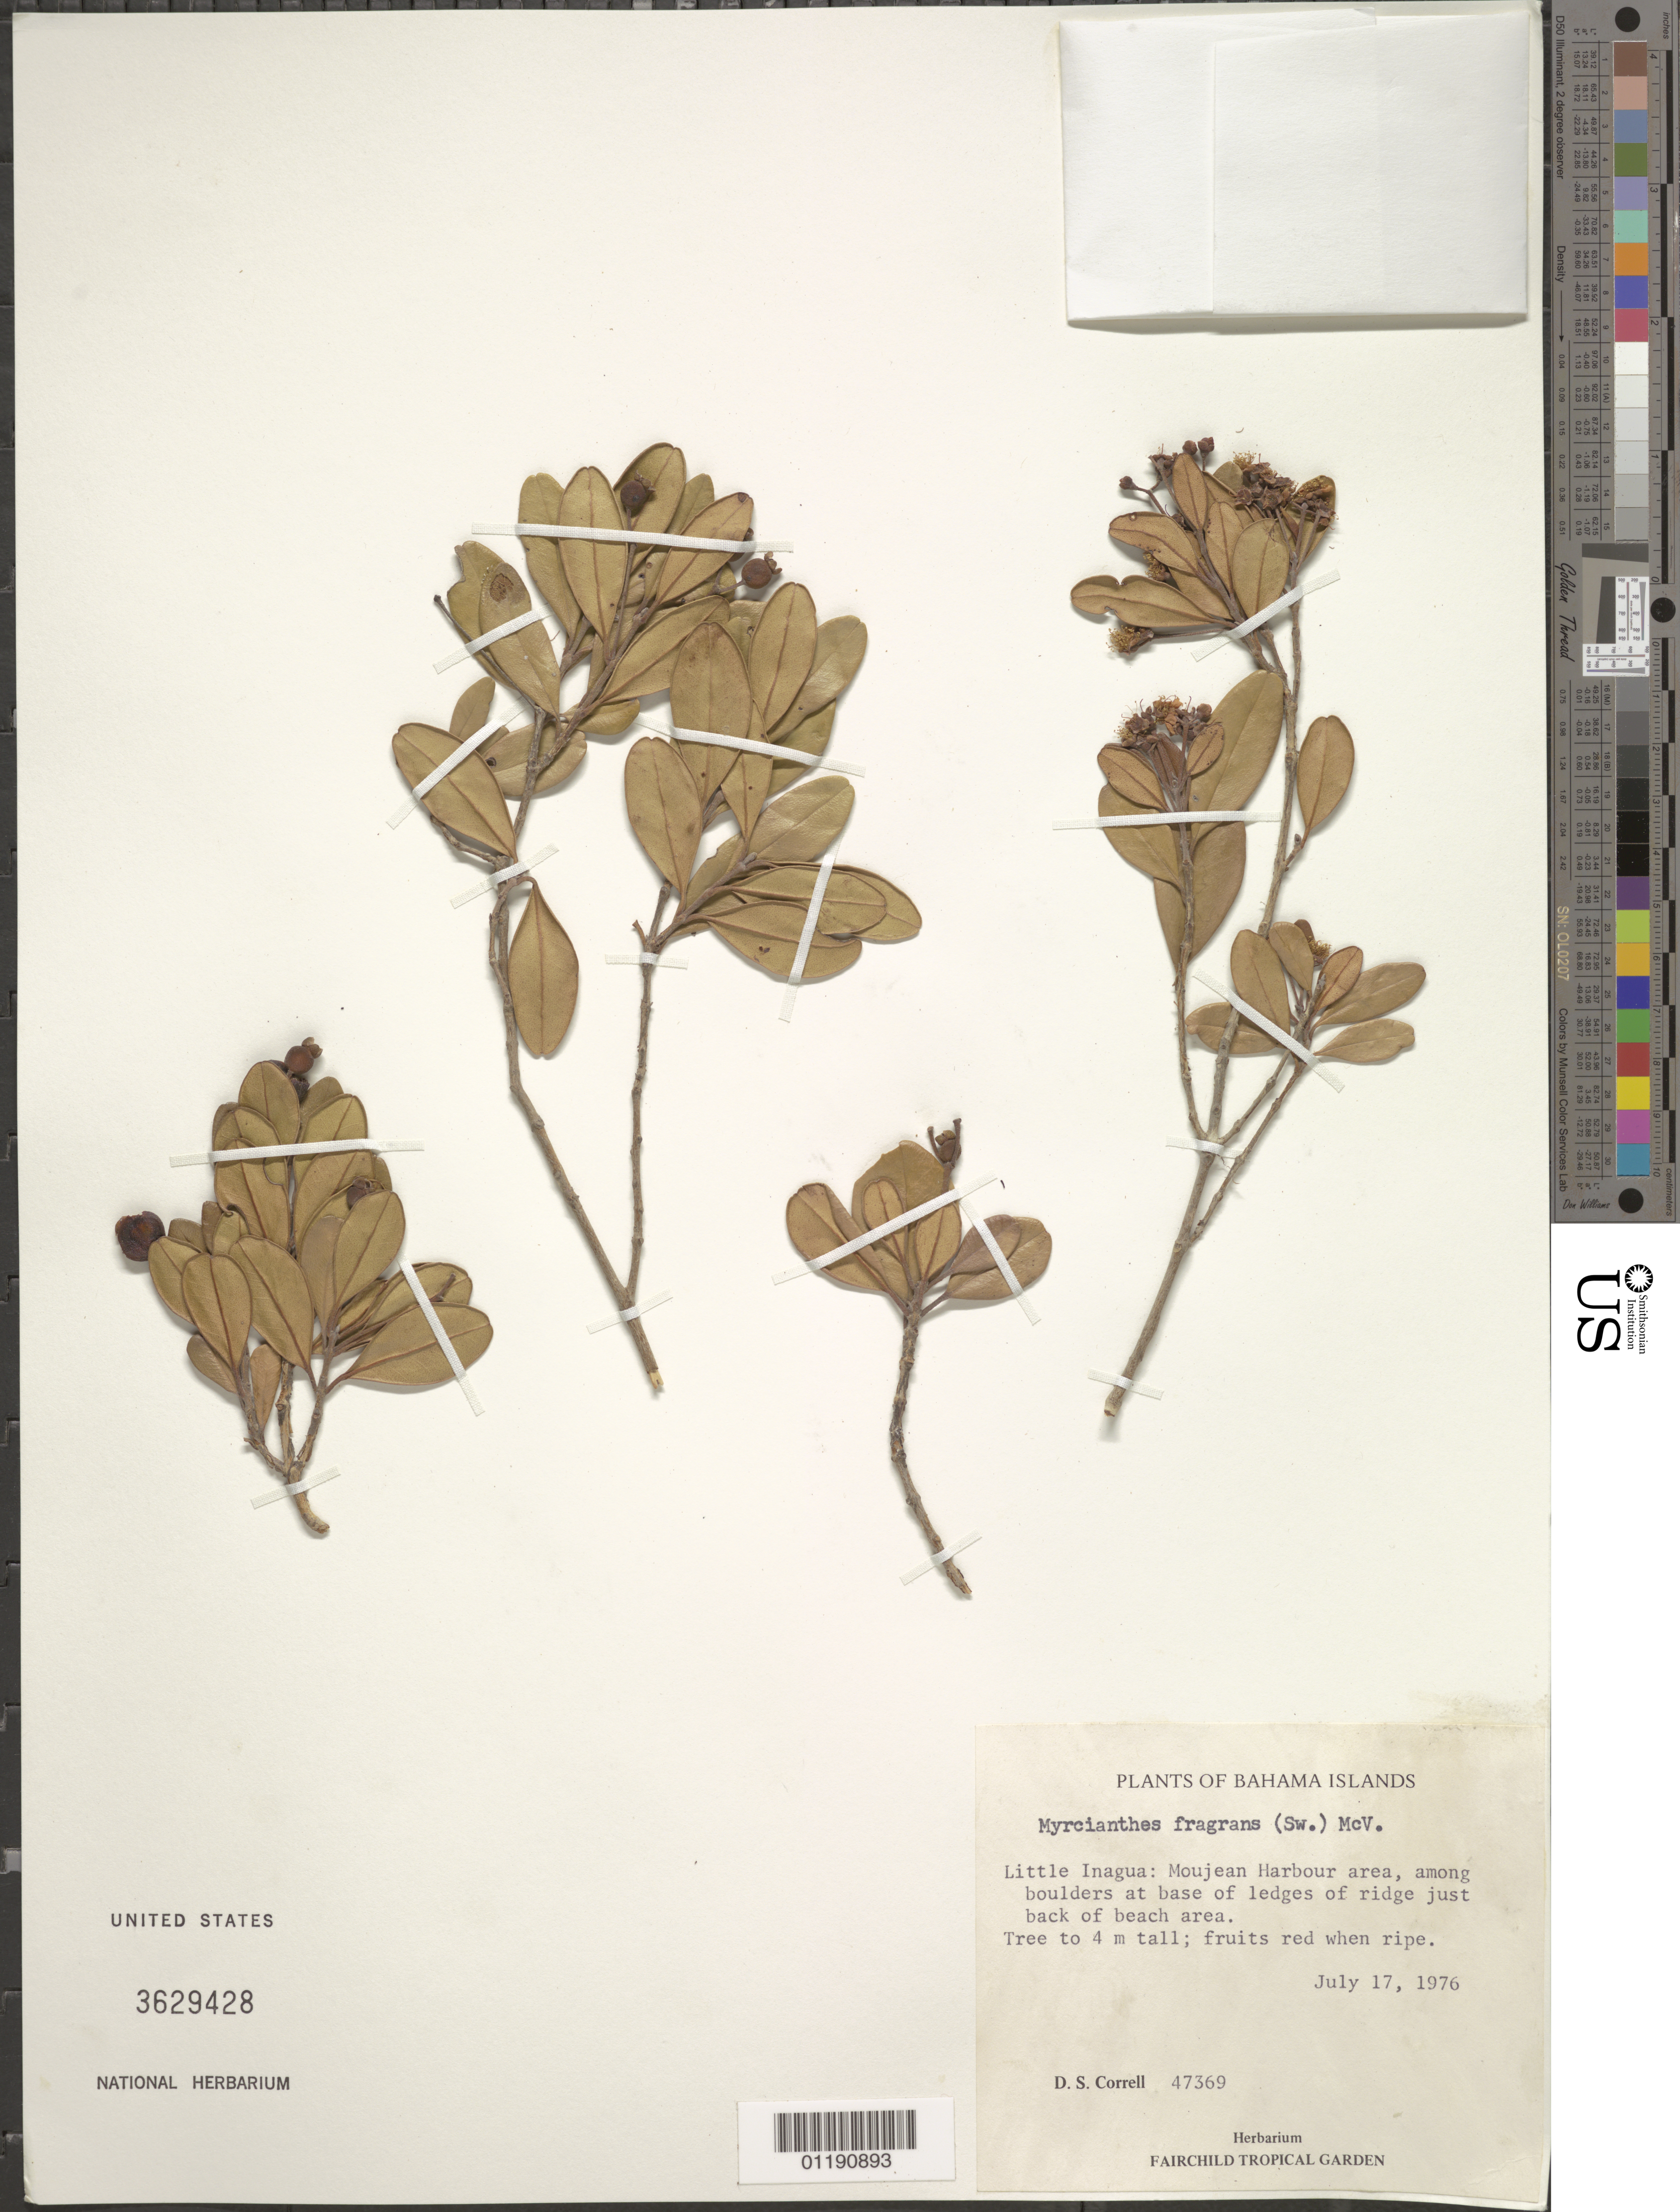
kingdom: Plantae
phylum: Tracheophyta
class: Magnoliopsida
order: Myrtales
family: Myrtaceae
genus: Myrcianthes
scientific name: Myrcianthes fragrans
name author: (Sw.) McVaugh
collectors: D. S. Correll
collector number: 47369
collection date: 1976-07-17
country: Bahamas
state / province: Little Inagua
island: Little Inagua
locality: Little Inagua: Moujean Harbour area, among boulders at the base of ledges of ridge just back of beach area.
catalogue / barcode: US 3629428